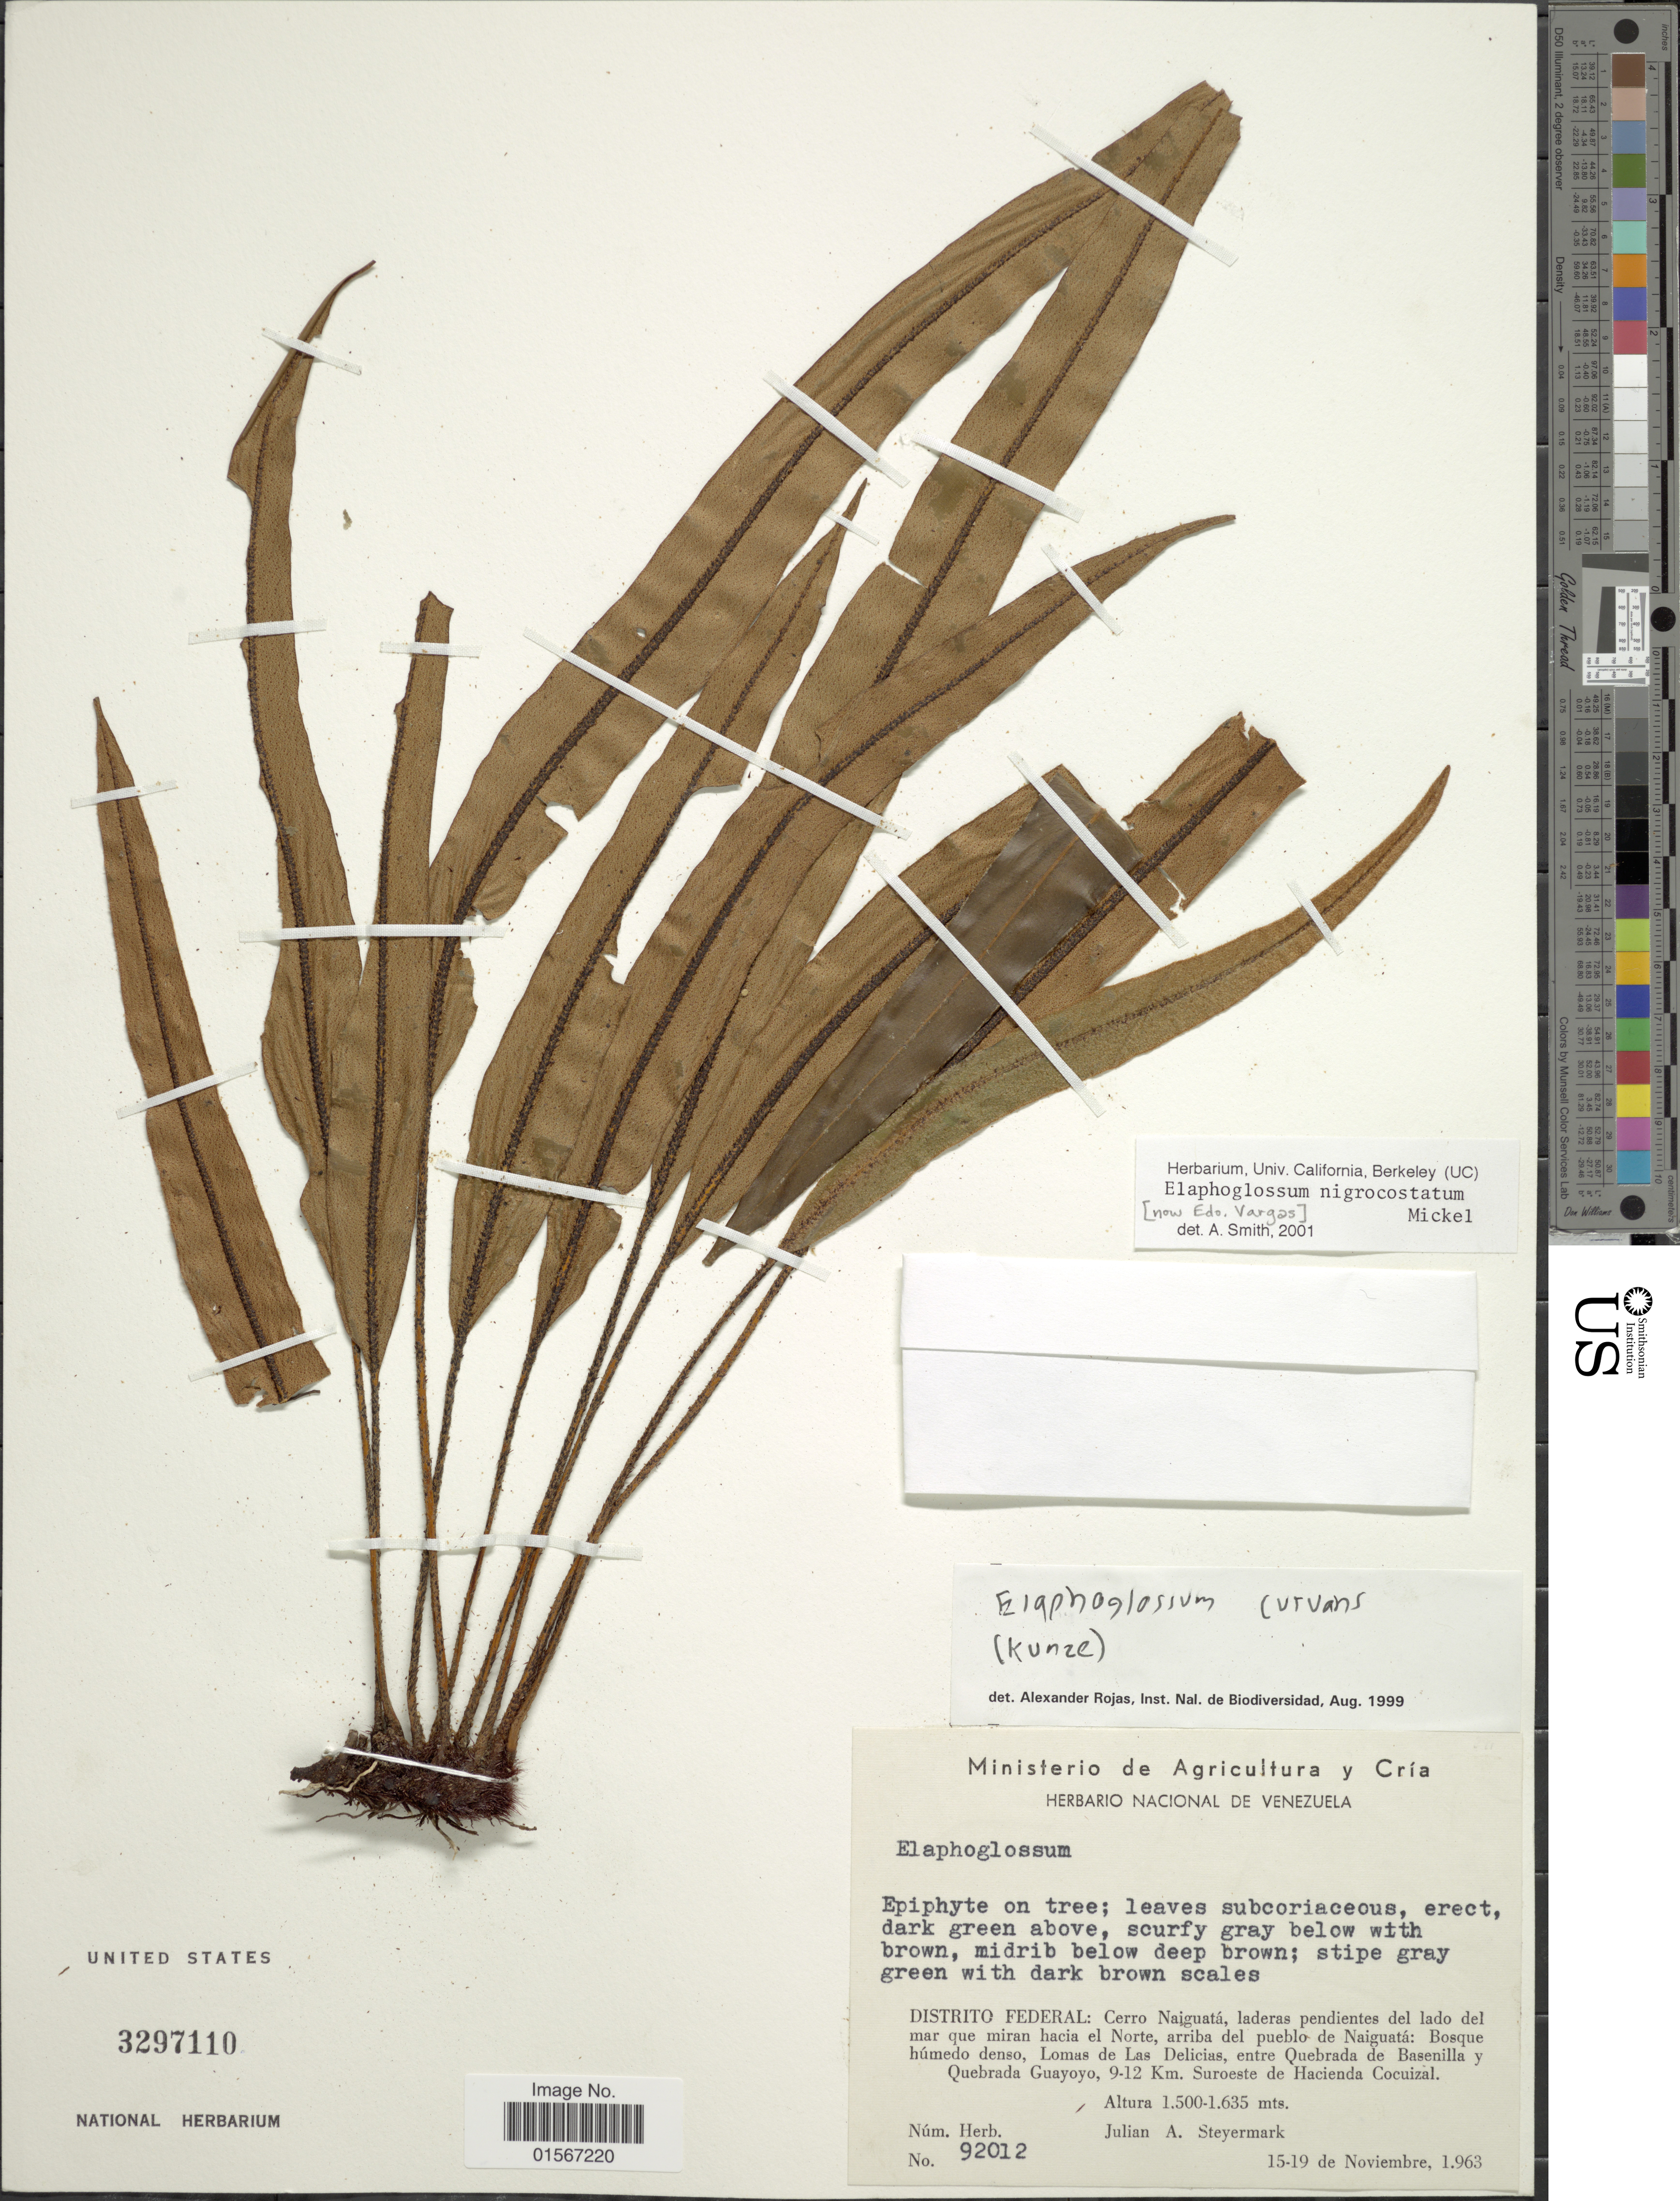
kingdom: Plantae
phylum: Tracheophyta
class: Polypodiopsida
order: Polypodiales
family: Dryopteridaceae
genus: Elaphoglossum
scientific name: Elaphoglossum nigrocostatum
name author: Mickel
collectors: J. Steyermark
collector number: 92012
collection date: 1936-11-15/1936-11-19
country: Venezuela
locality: Distrito Federal: Cerro Naiguatá. laderas pendientes del lado del mar que miran el Norte, arriba del pueblo de Naiguatá: Bosque húmedo denso, Lomas de Las Delicias , entre Quebrada de Basenilla y Quebrada Guayoyo, 9-12 KM. Suroeste de Hacienda Cocuizal.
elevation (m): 1500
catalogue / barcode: US 3297110